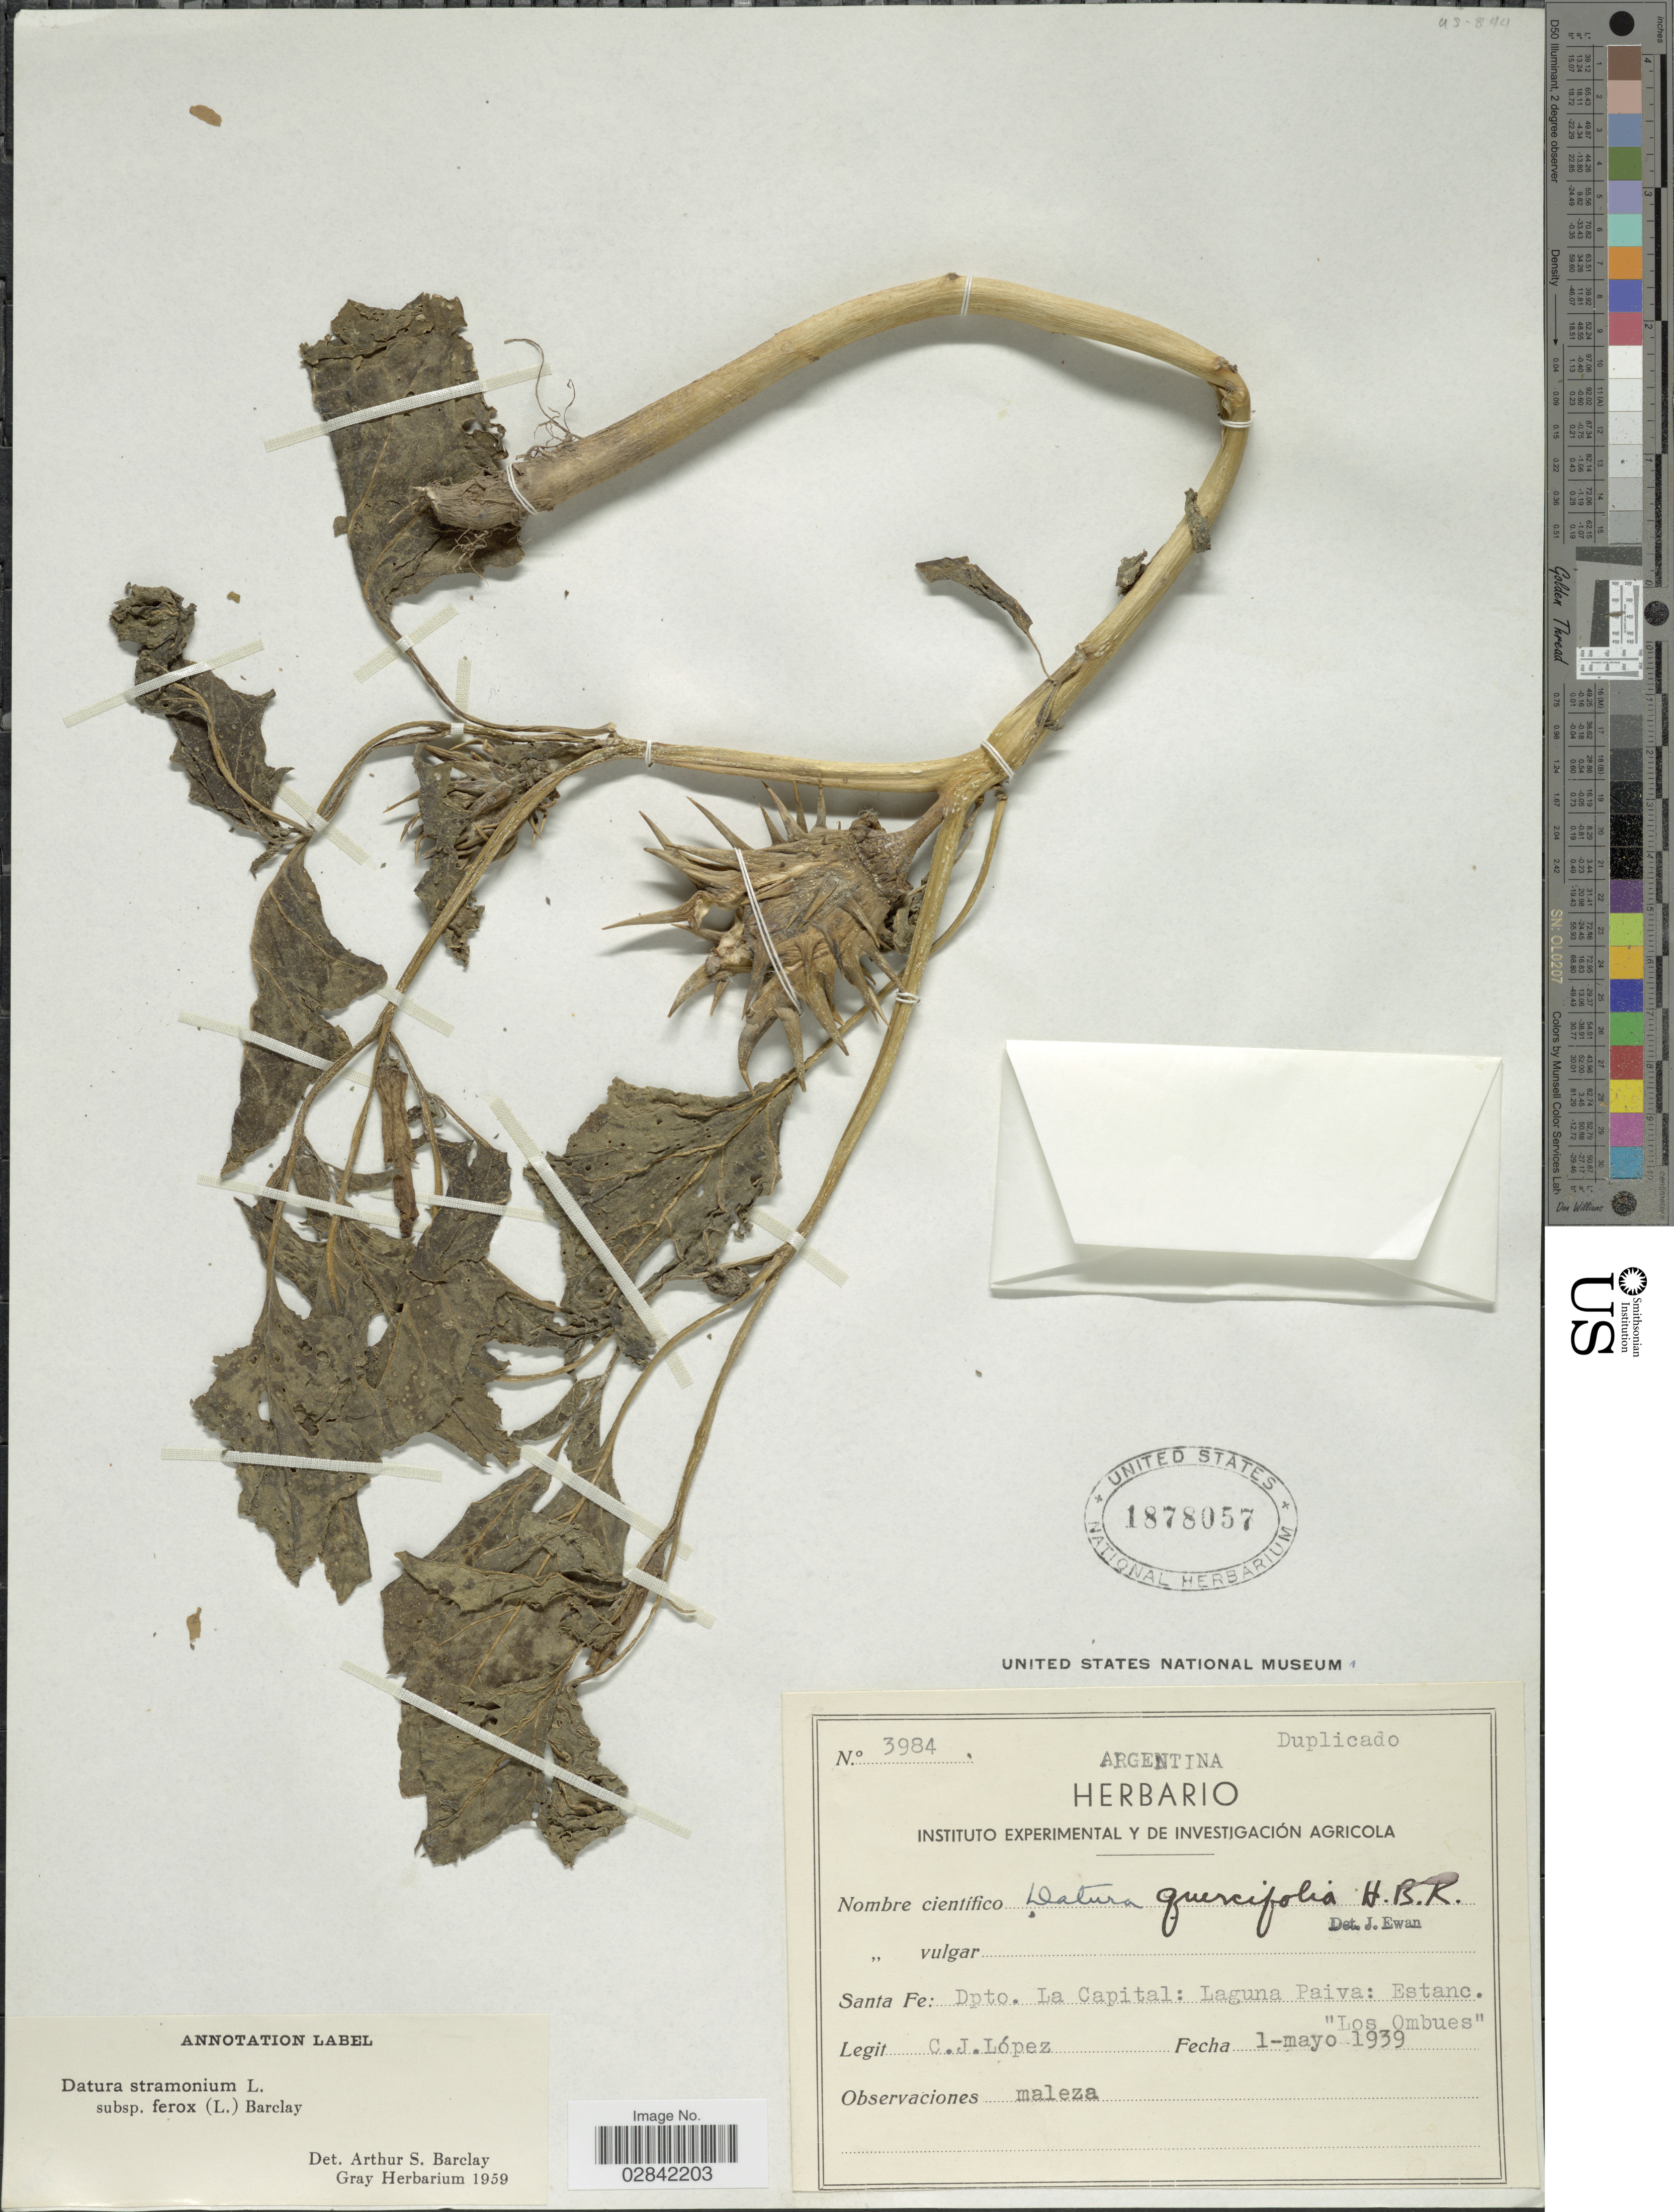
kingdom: Plantae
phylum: Tracheophyta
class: Magnoliopsida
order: Solanales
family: Solanaceae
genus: Datura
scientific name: Datura stramonium var. tatula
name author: (L.) Torr.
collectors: C. Lopez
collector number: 3984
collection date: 1939-05-01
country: Argentina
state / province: Santa Fe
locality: Sante Fe: Dpto. La Capital: Laguna Paiva: Estanc. "Los Ombues".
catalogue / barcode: US 1878057